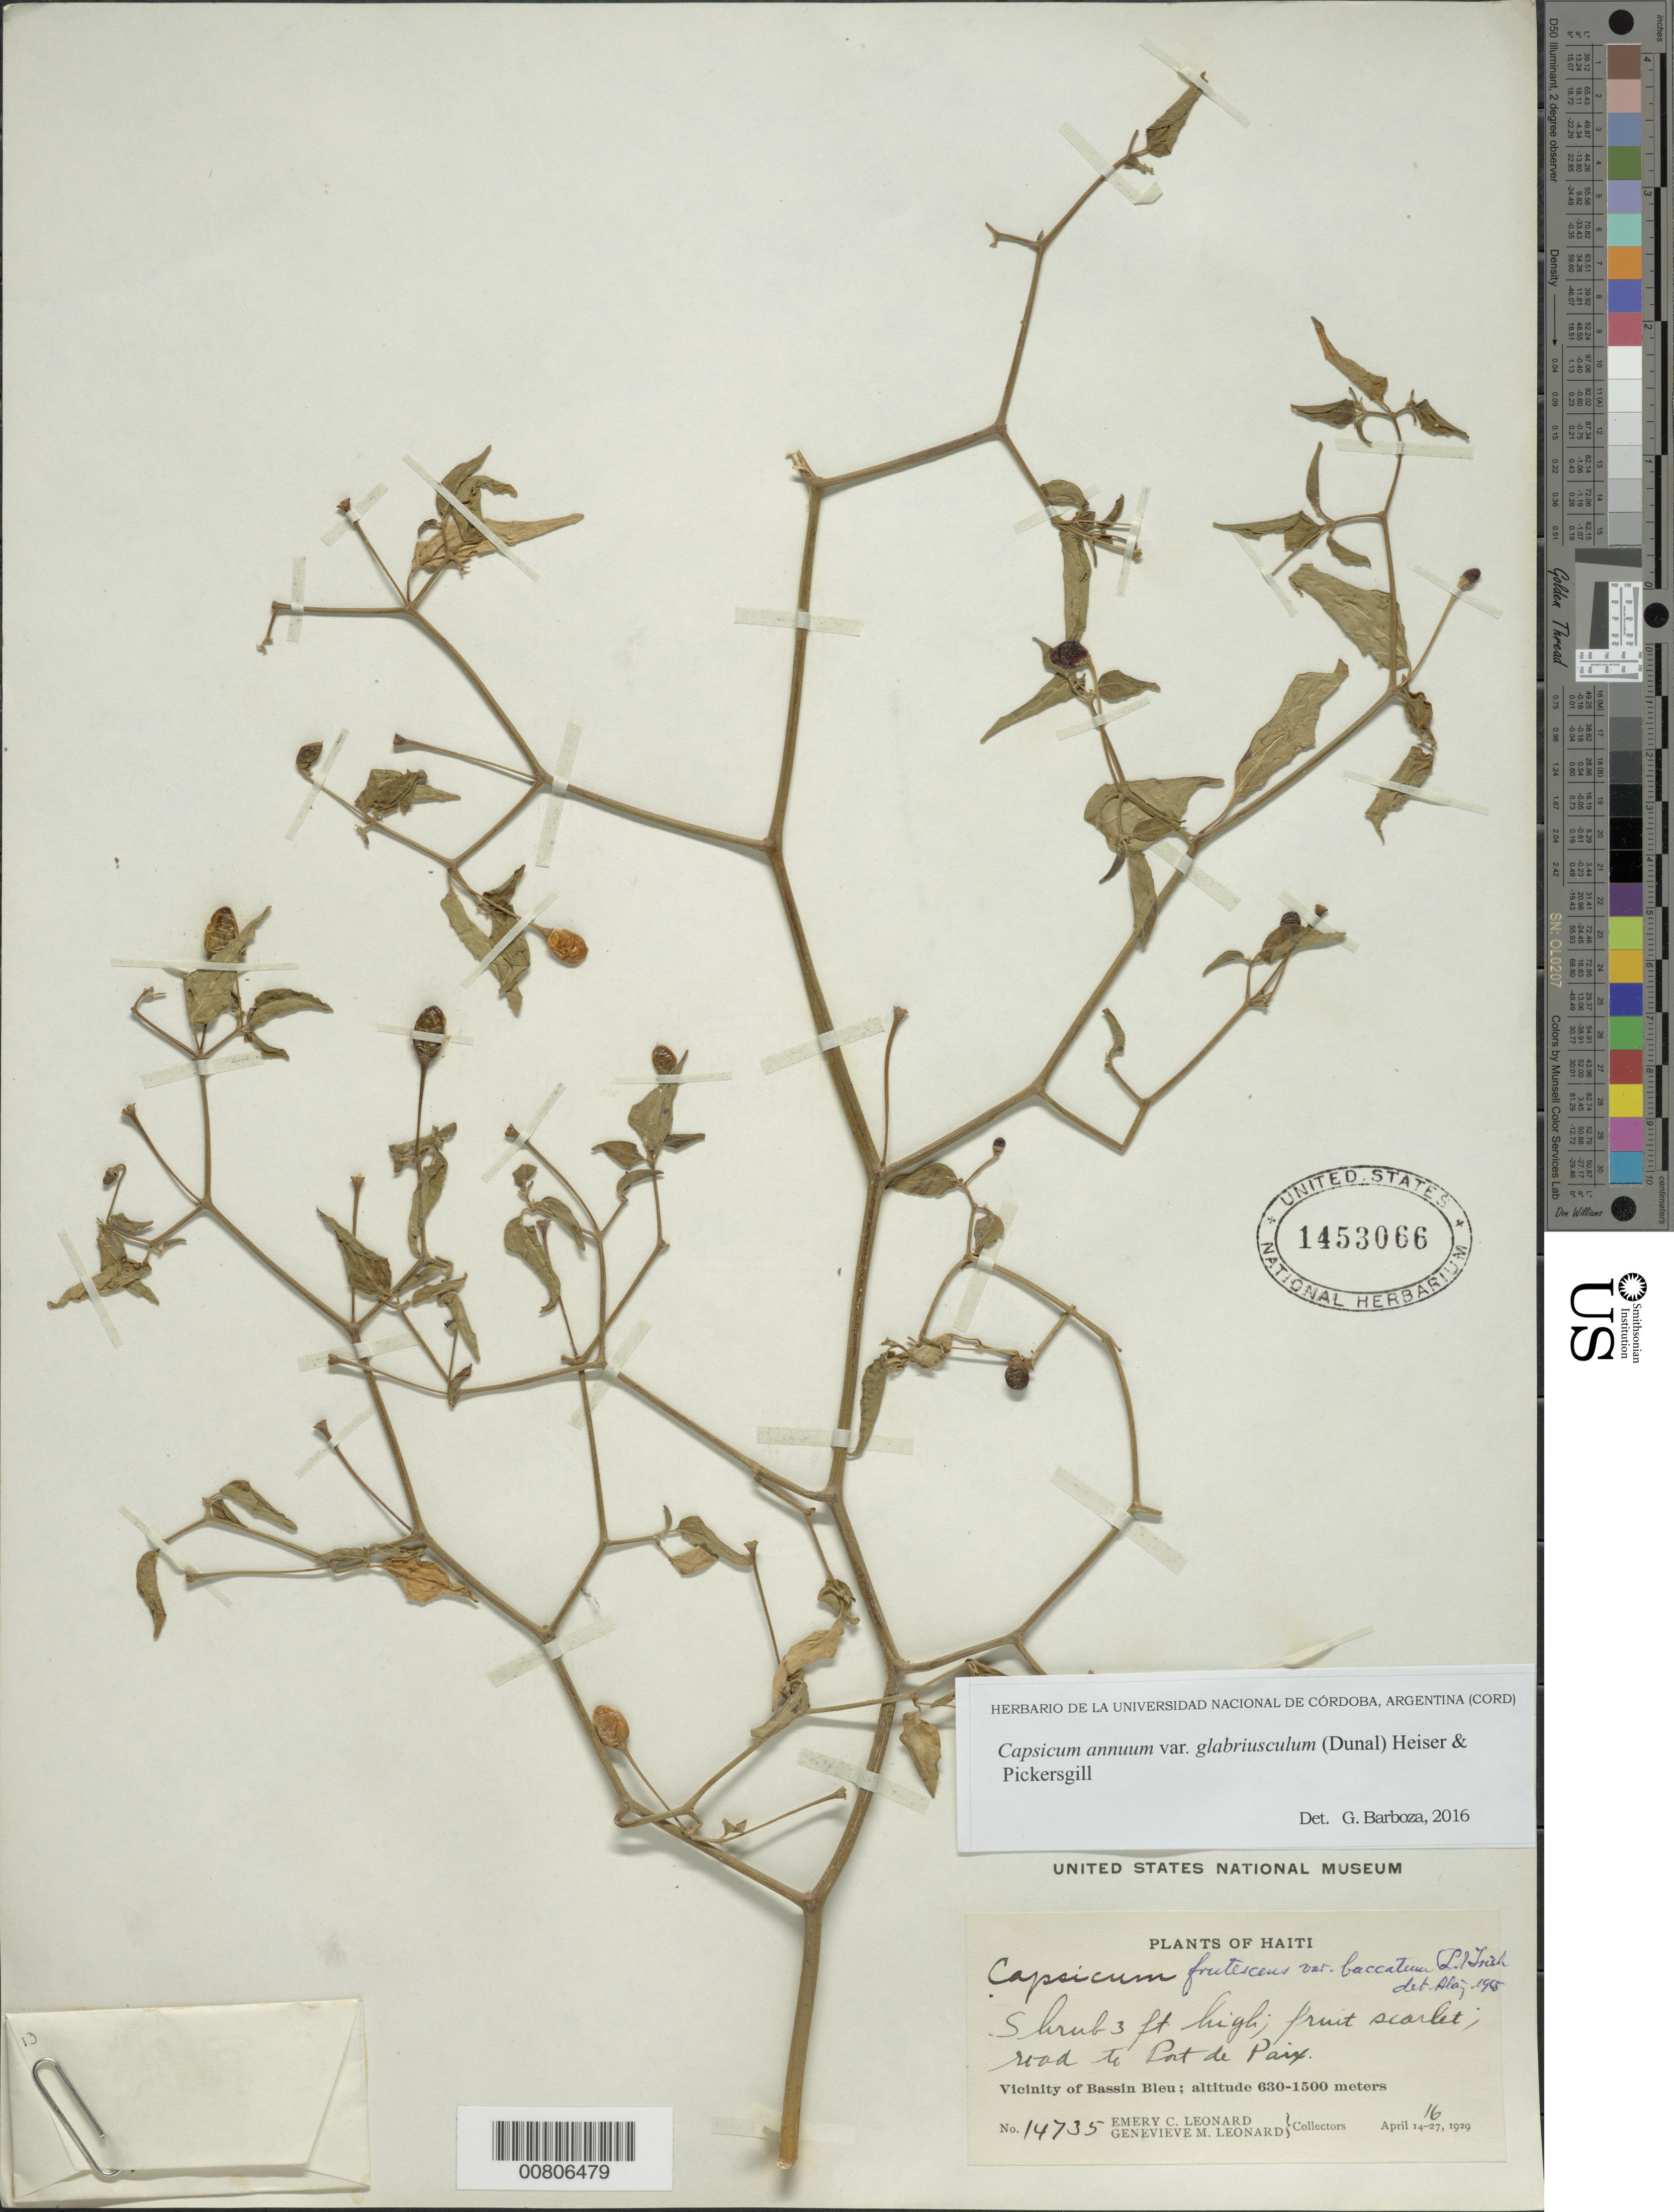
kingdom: Plantae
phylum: Tracheophyta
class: Magnoliopsida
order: Solanales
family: Solanaceae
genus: Capsicum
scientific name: Capsicum annuum var. glabriusculum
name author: (Dunal) Heiser & Pickersgill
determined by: Barboza, G. E., (CORD), Museo Botanico - Cordoba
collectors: E. C. Leonard & G. M. Leonard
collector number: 14735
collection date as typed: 16 Apr 1929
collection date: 1929-04-16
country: Haiti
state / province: Nord-Ouest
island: Hispaniola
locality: Vicinity of Bassin Bleu, road to Port de Paix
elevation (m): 630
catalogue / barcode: US 1453066